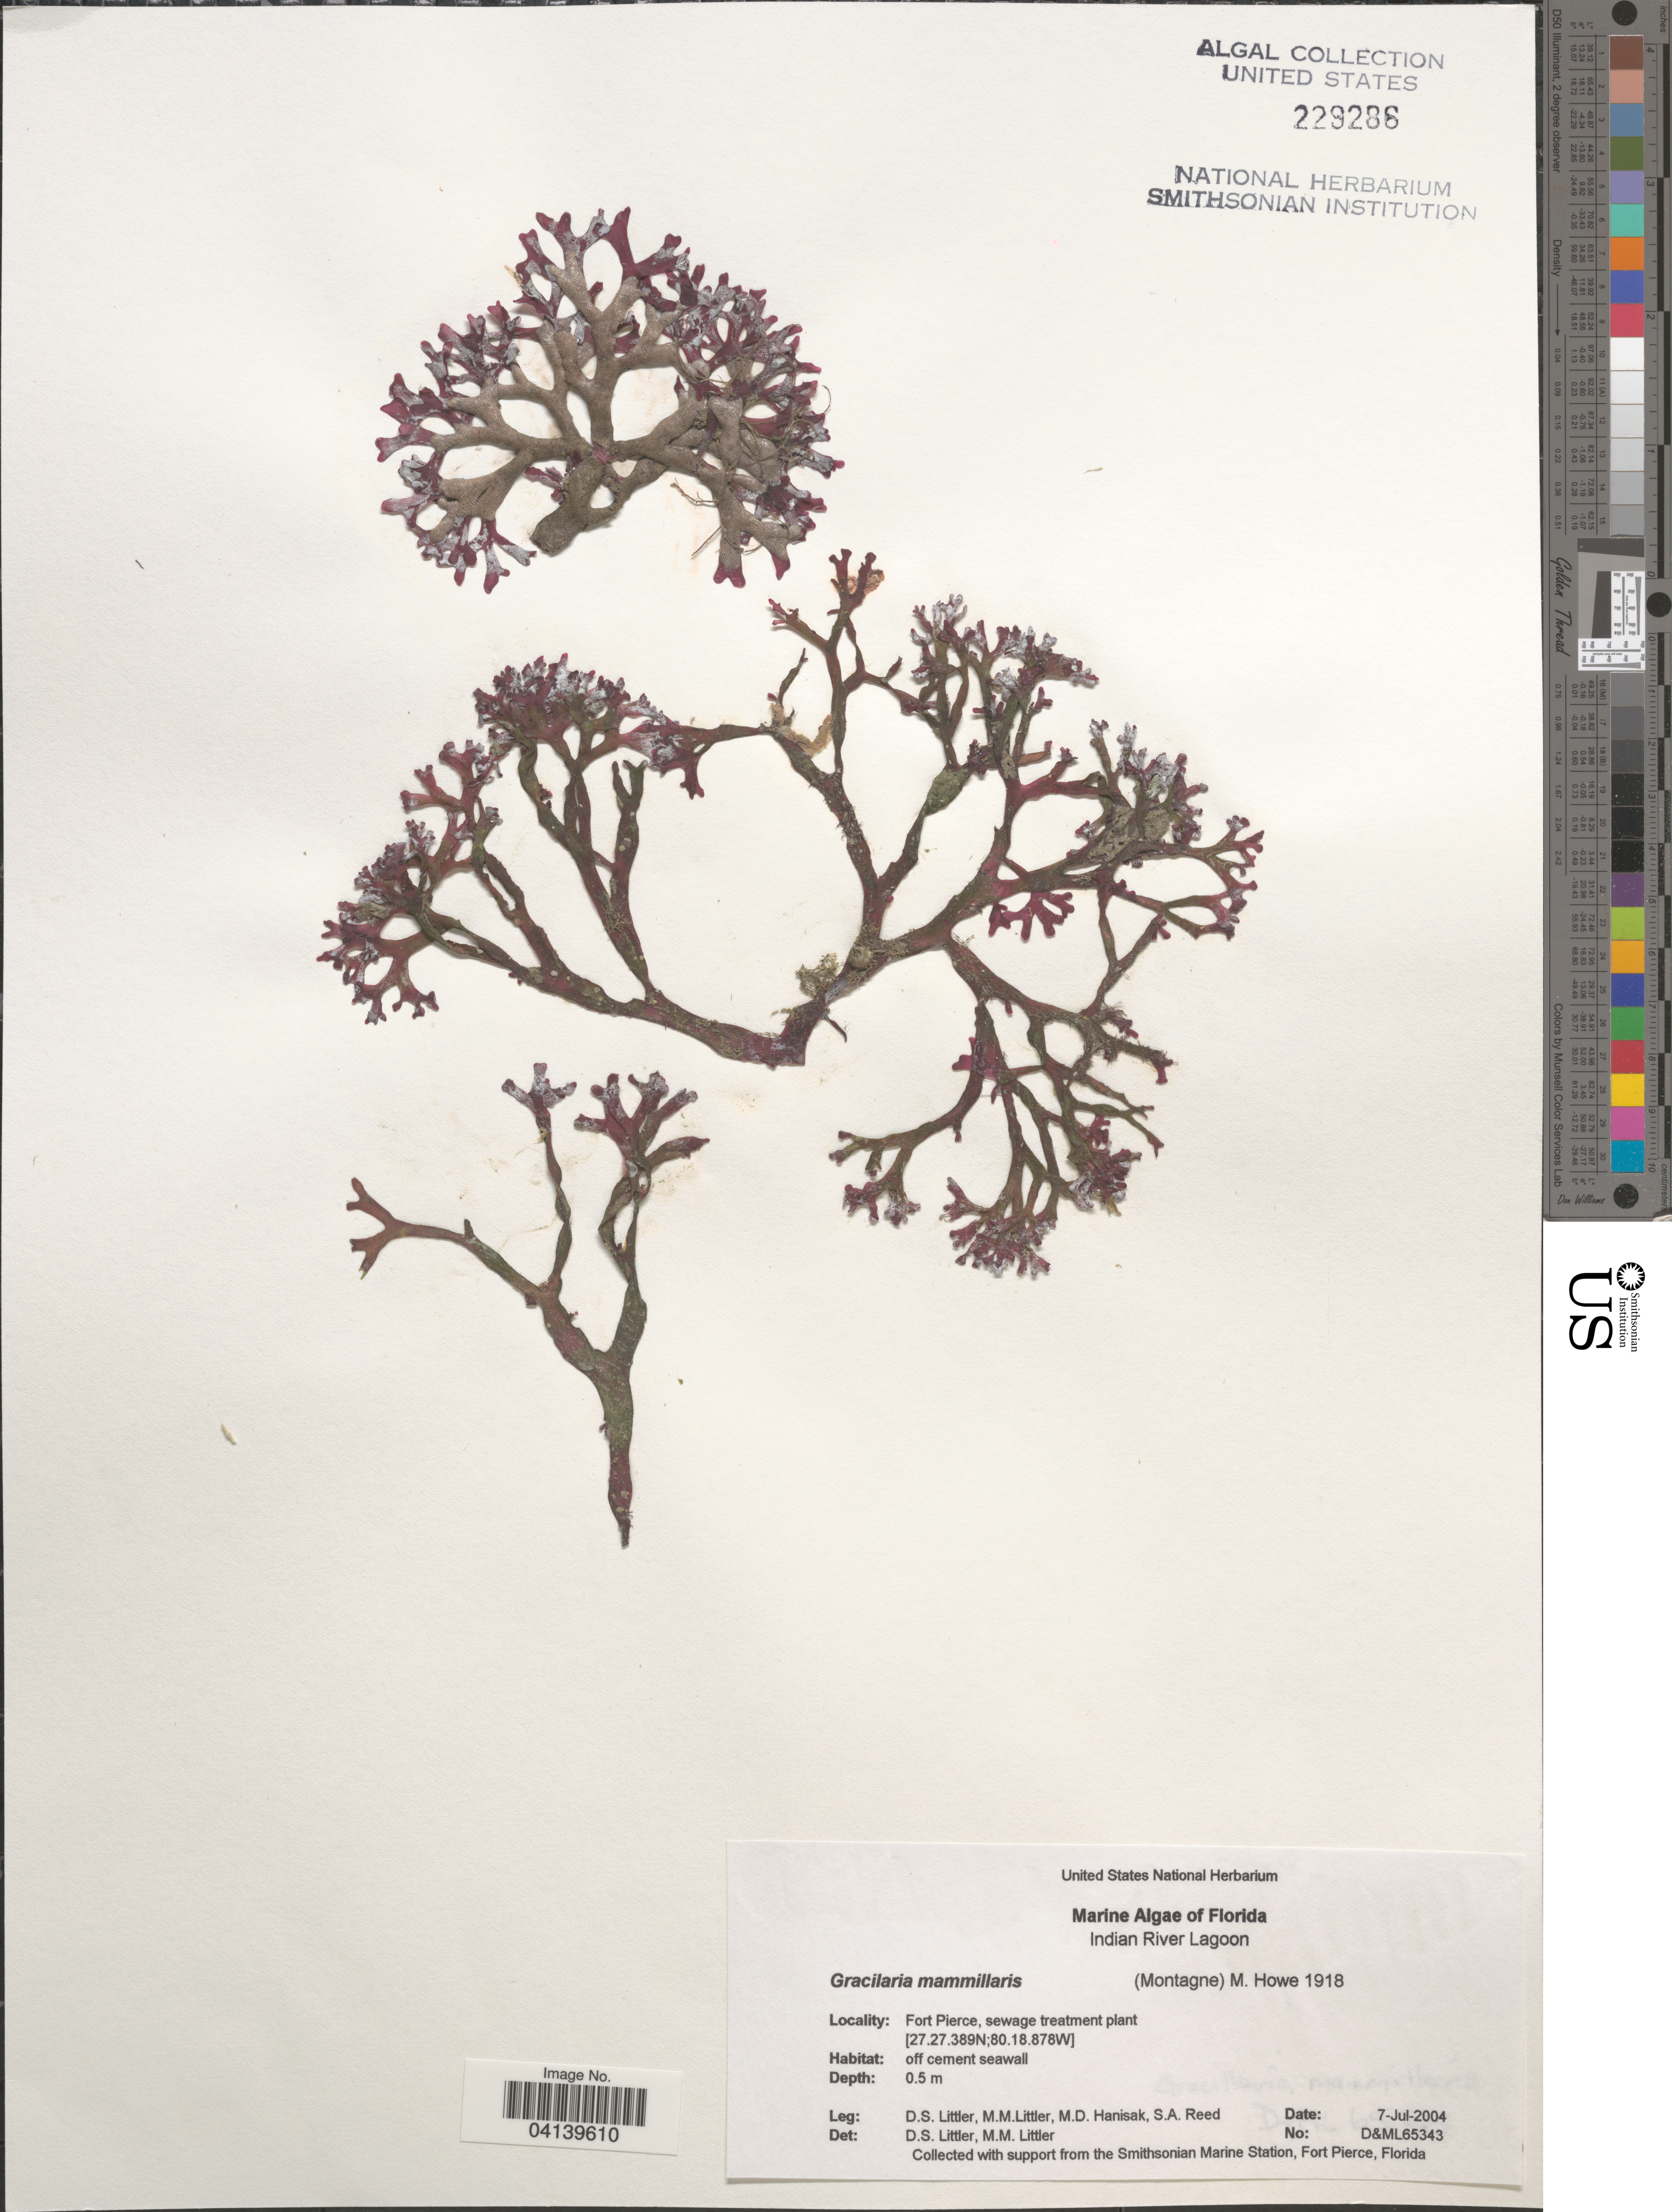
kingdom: Plantae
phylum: Rhodophyta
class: Florideophyceae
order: Gracilariales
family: Gracilariaceae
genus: Gracilaria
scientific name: Gracilaria mammillaris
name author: (Mont.) M. Howe in Britton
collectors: D. S. Littler, M. Hanisak & S. Reed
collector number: D&ML65343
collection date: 2004-07-07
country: United States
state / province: Florida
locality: Indian River Lagoon. Fort Pierce, sewage treatment plant.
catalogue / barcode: US 229286